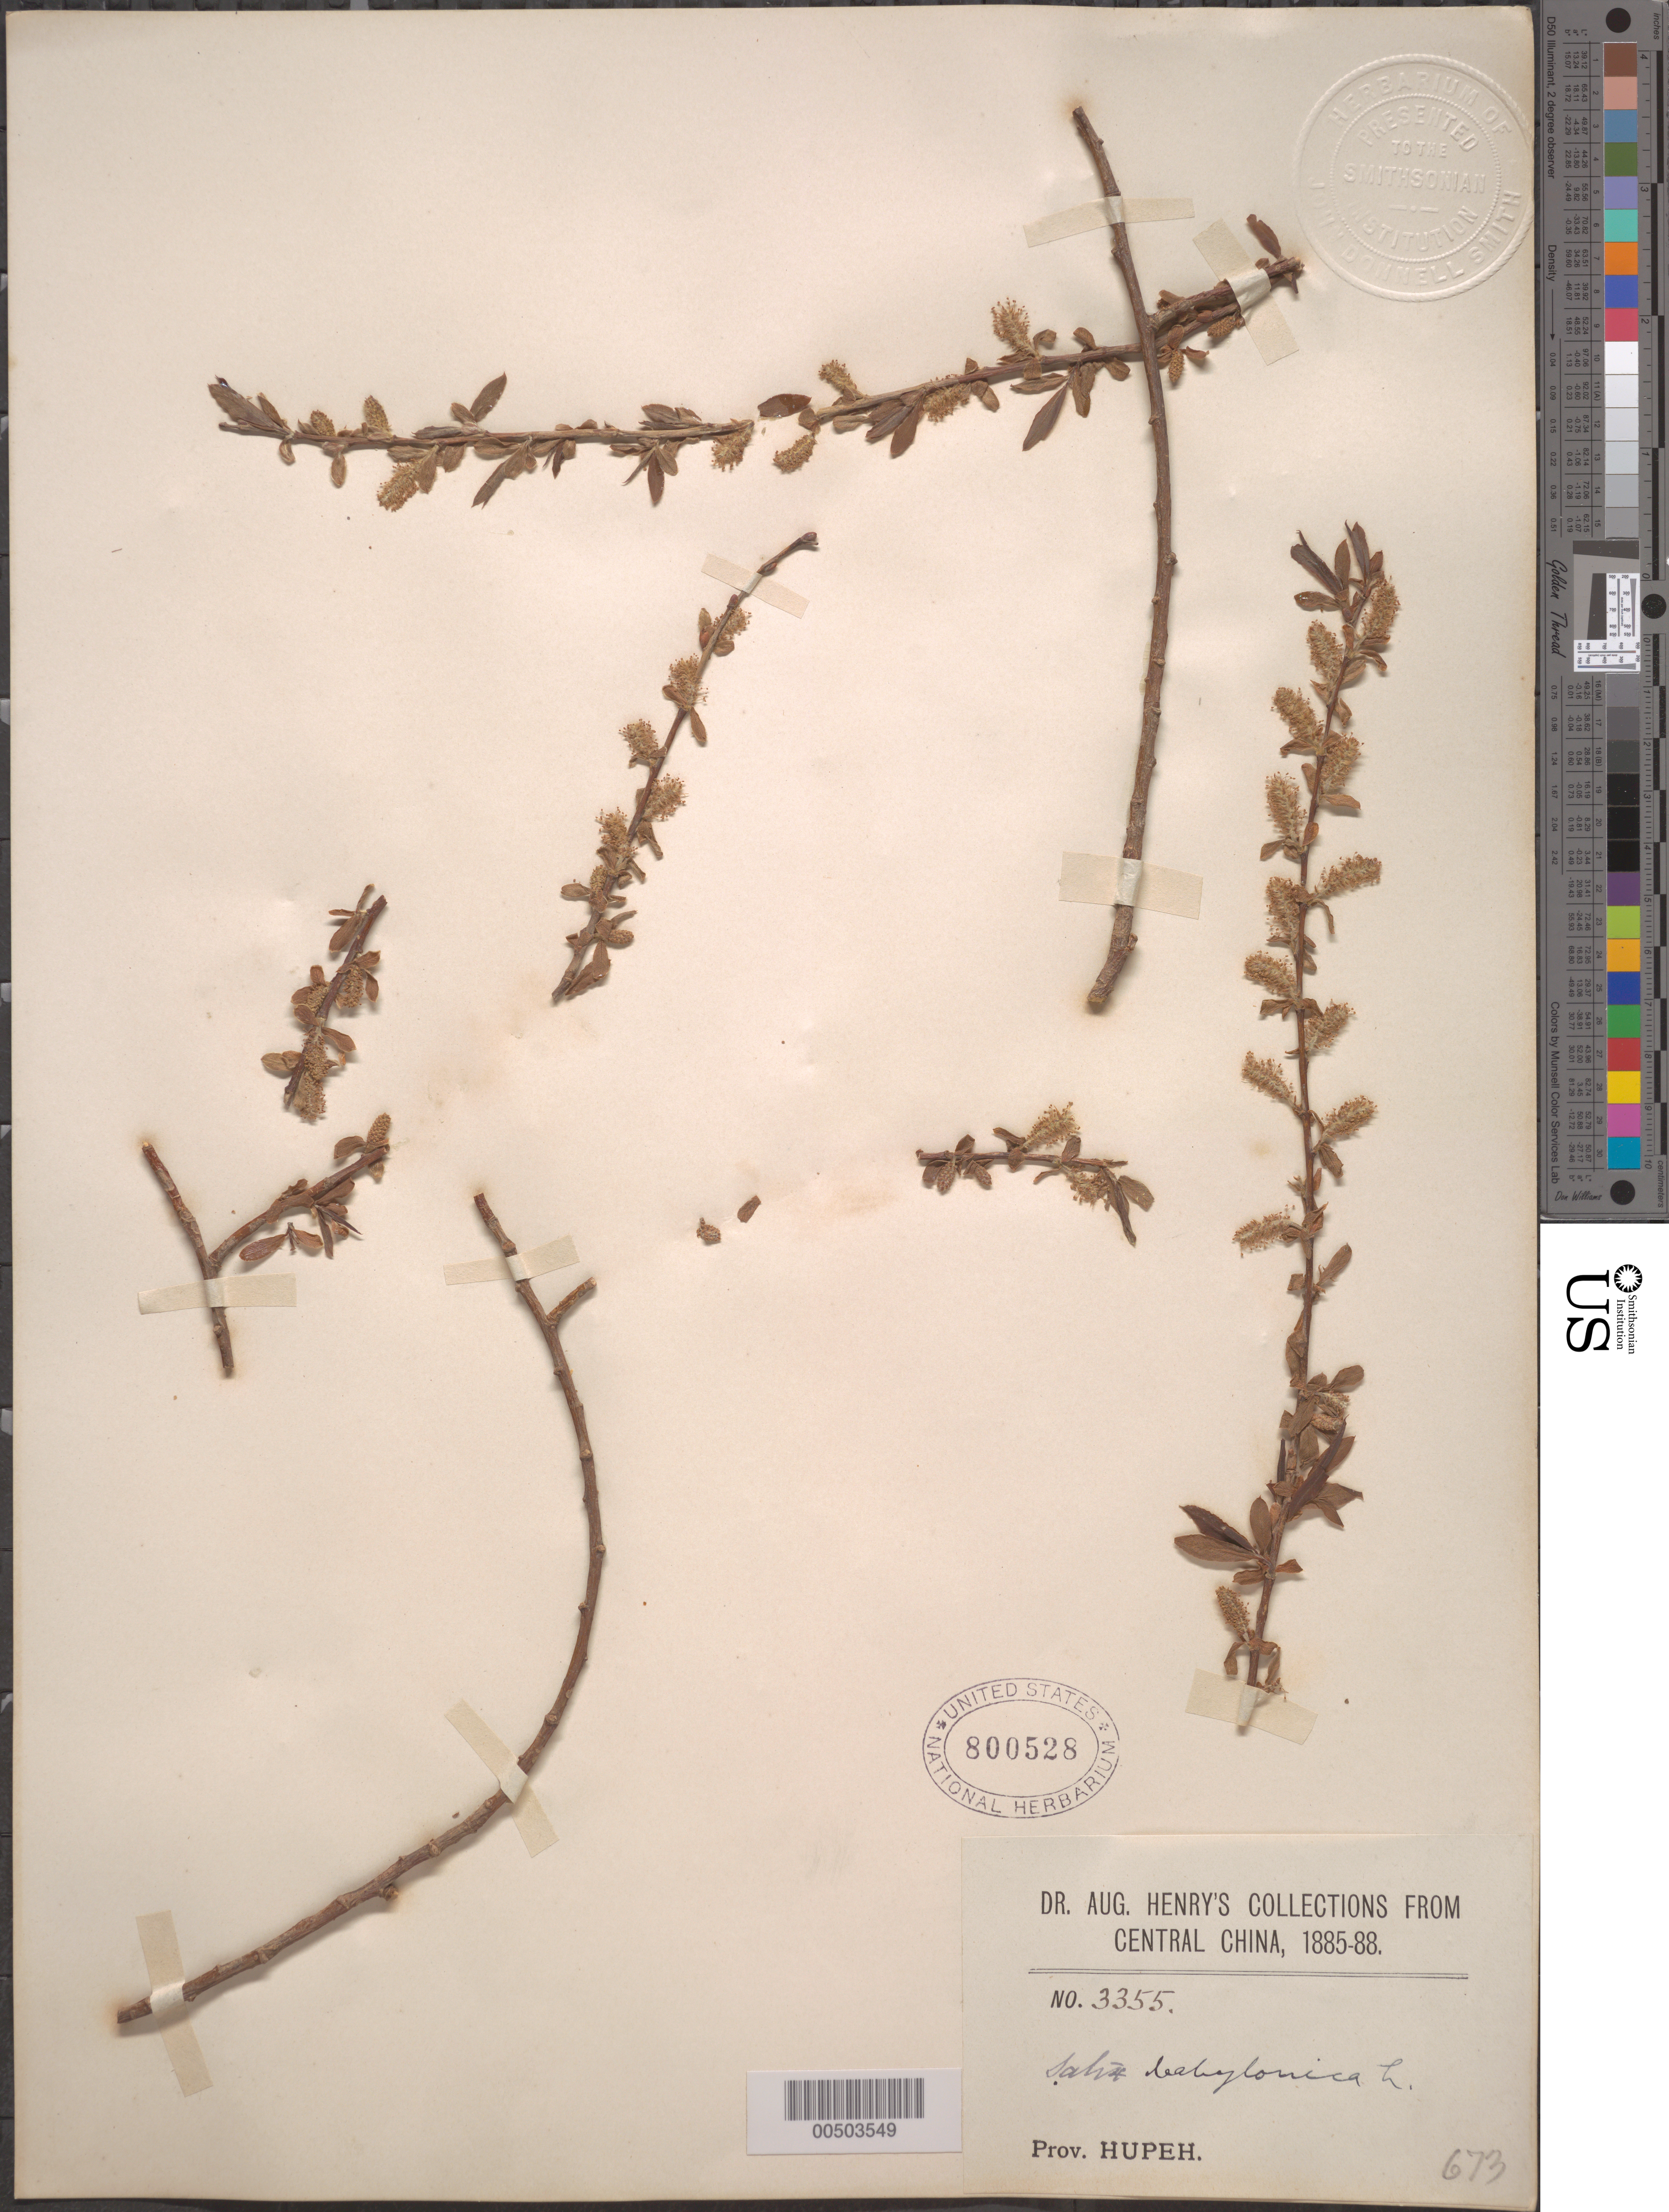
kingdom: Plantae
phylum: Tracheophyta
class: Magnoliopsida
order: Malpighiales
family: Salicaceae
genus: Salix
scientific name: Salix babylonica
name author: L.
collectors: A. Henry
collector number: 3355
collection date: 1885/1888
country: China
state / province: Hubei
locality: Central China. Prov. Hupeh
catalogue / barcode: US 800528